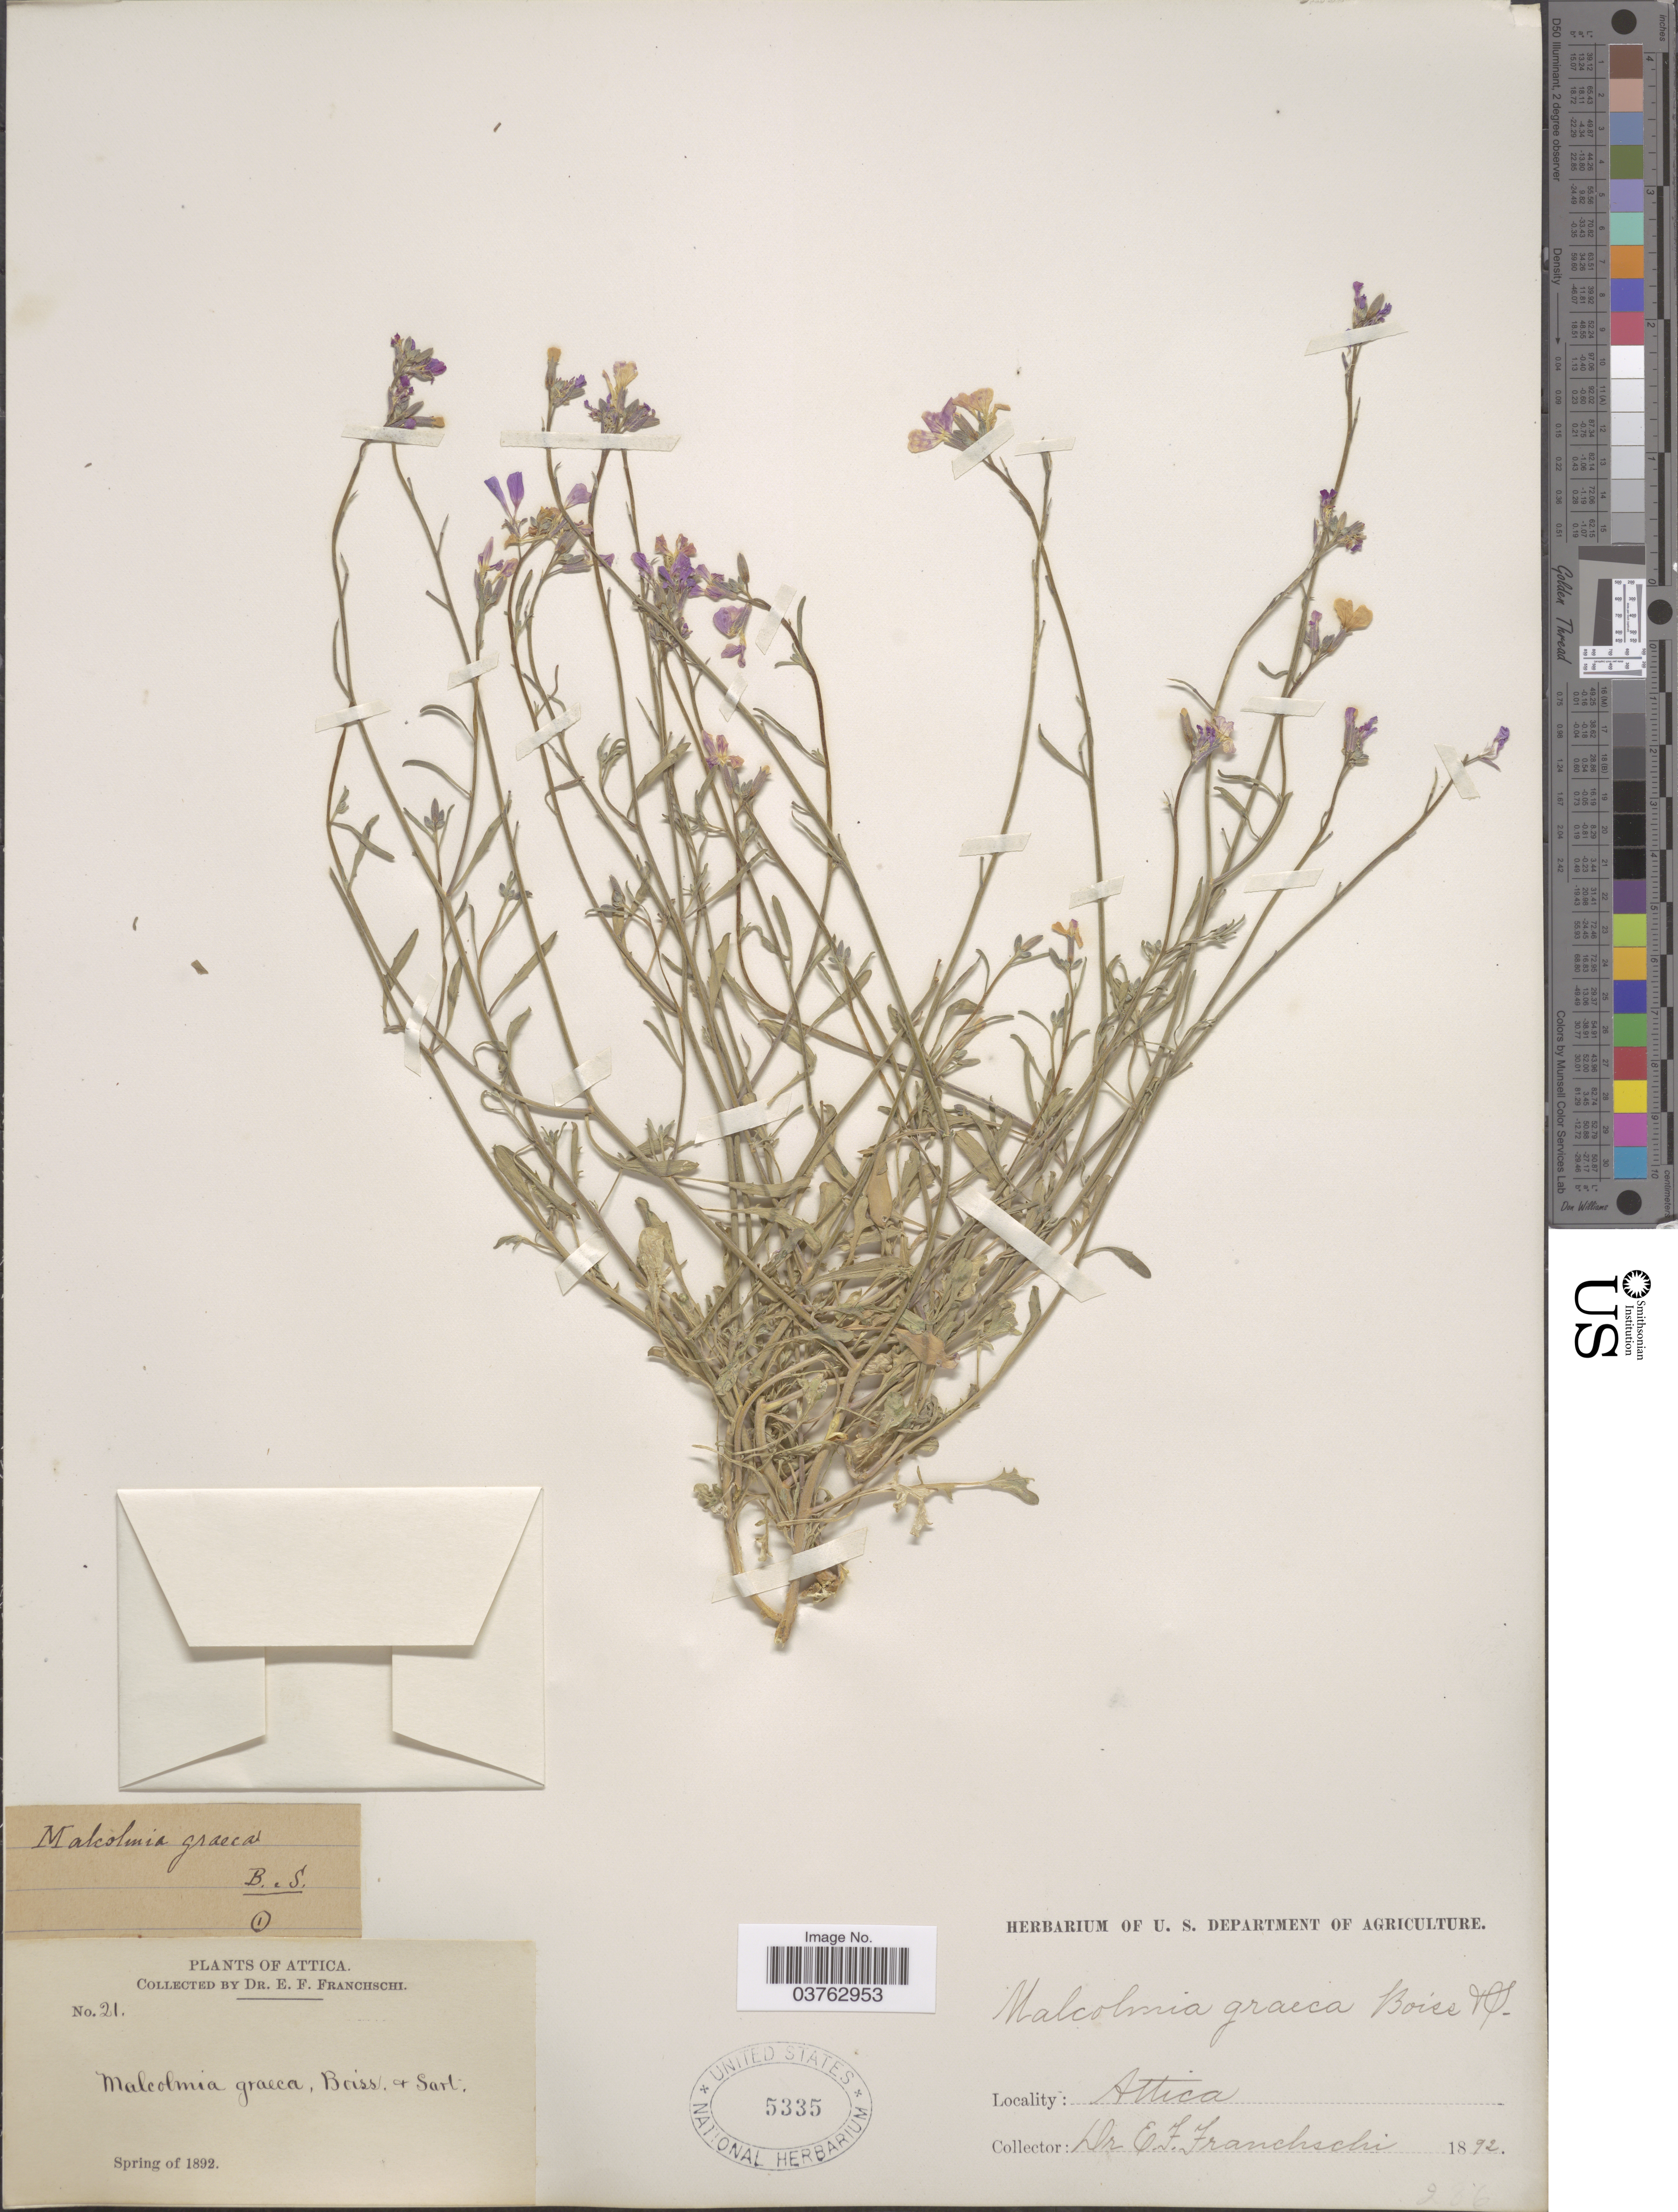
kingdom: Plantae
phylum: Tracheophyta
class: Magnoliopsida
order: Brassicales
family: Brassicaceae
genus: Malcolmia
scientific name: Malcolmia graeca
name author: Boiss. & Spruner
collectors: E. Franchschi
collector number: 21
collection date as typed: Spring of 1892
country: Greece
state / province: Attica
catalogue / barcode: US 5335